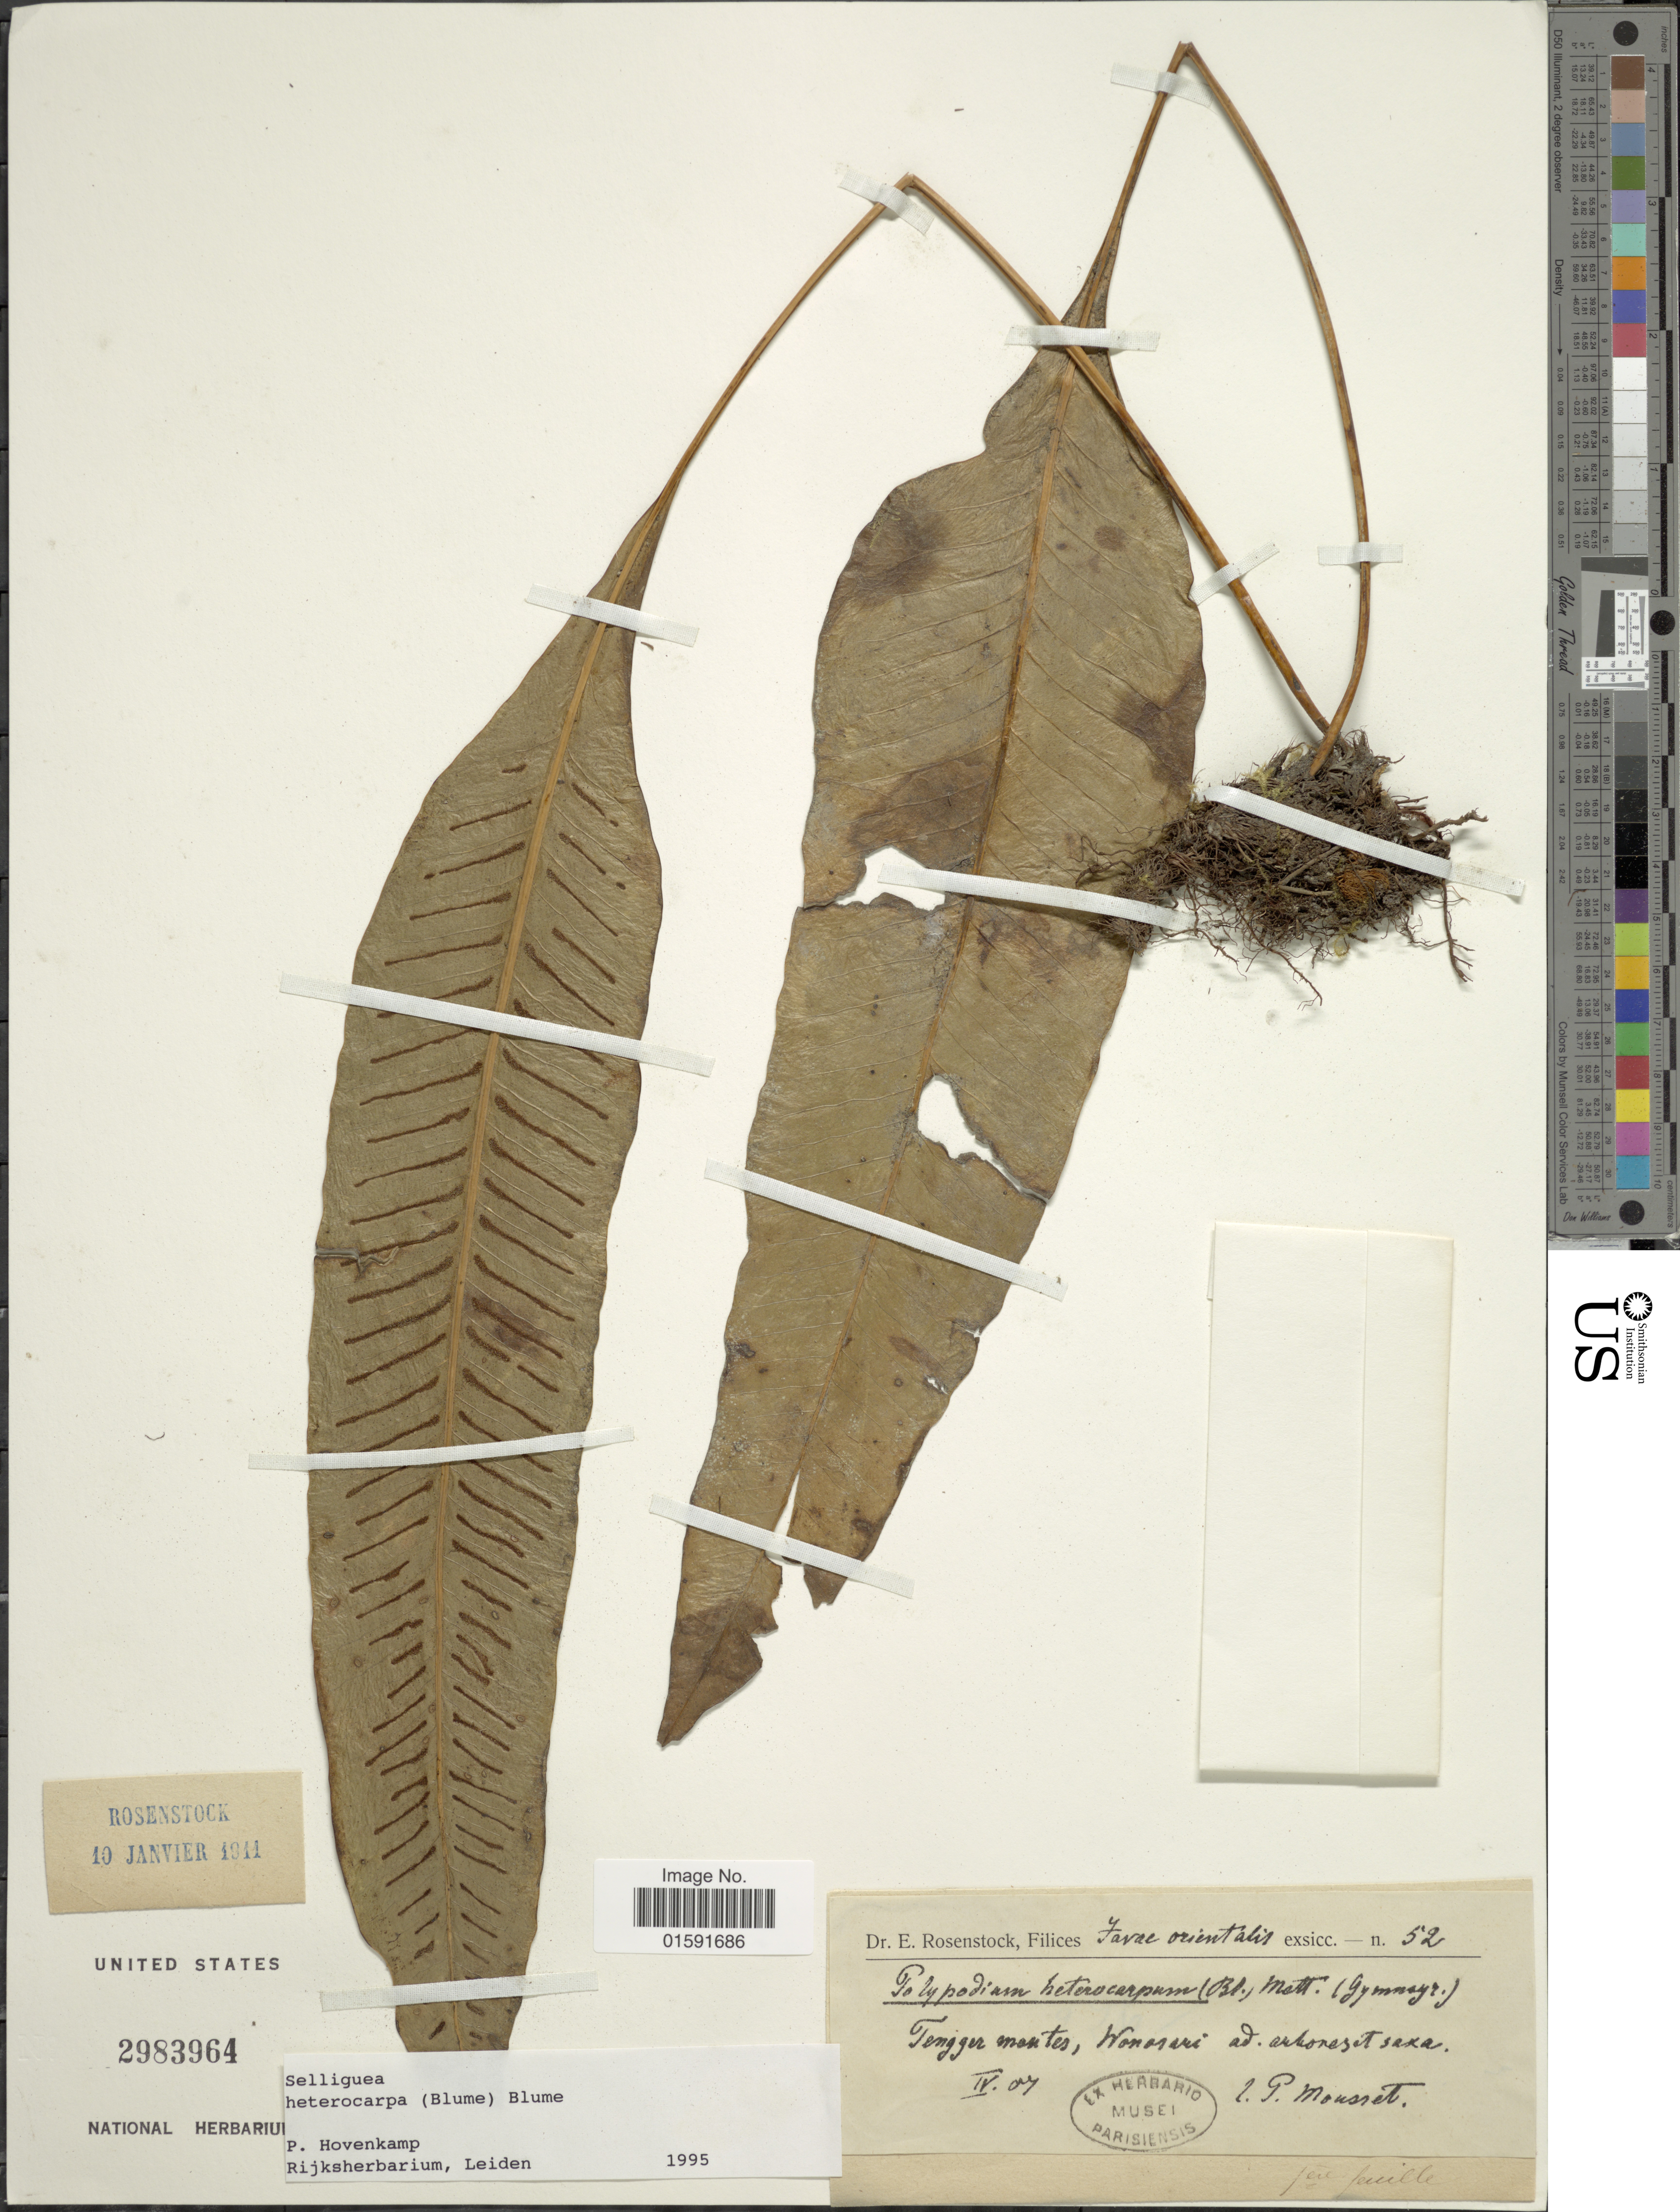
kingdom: Plantae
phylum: Tracheophyta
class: Polypodiopsida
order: Polypodiales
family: Polypodiaceae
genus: Selliguea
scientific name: Selliguea heterocarpa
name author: (Blume) Blume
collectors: G. Mousset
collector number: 52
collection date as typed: Transcribed d/m/y: /4/7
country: Indonesia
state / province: Java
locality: Tengger montes, Wonasari ad. arkonesteka [interpreted]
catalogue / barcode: US 2983964